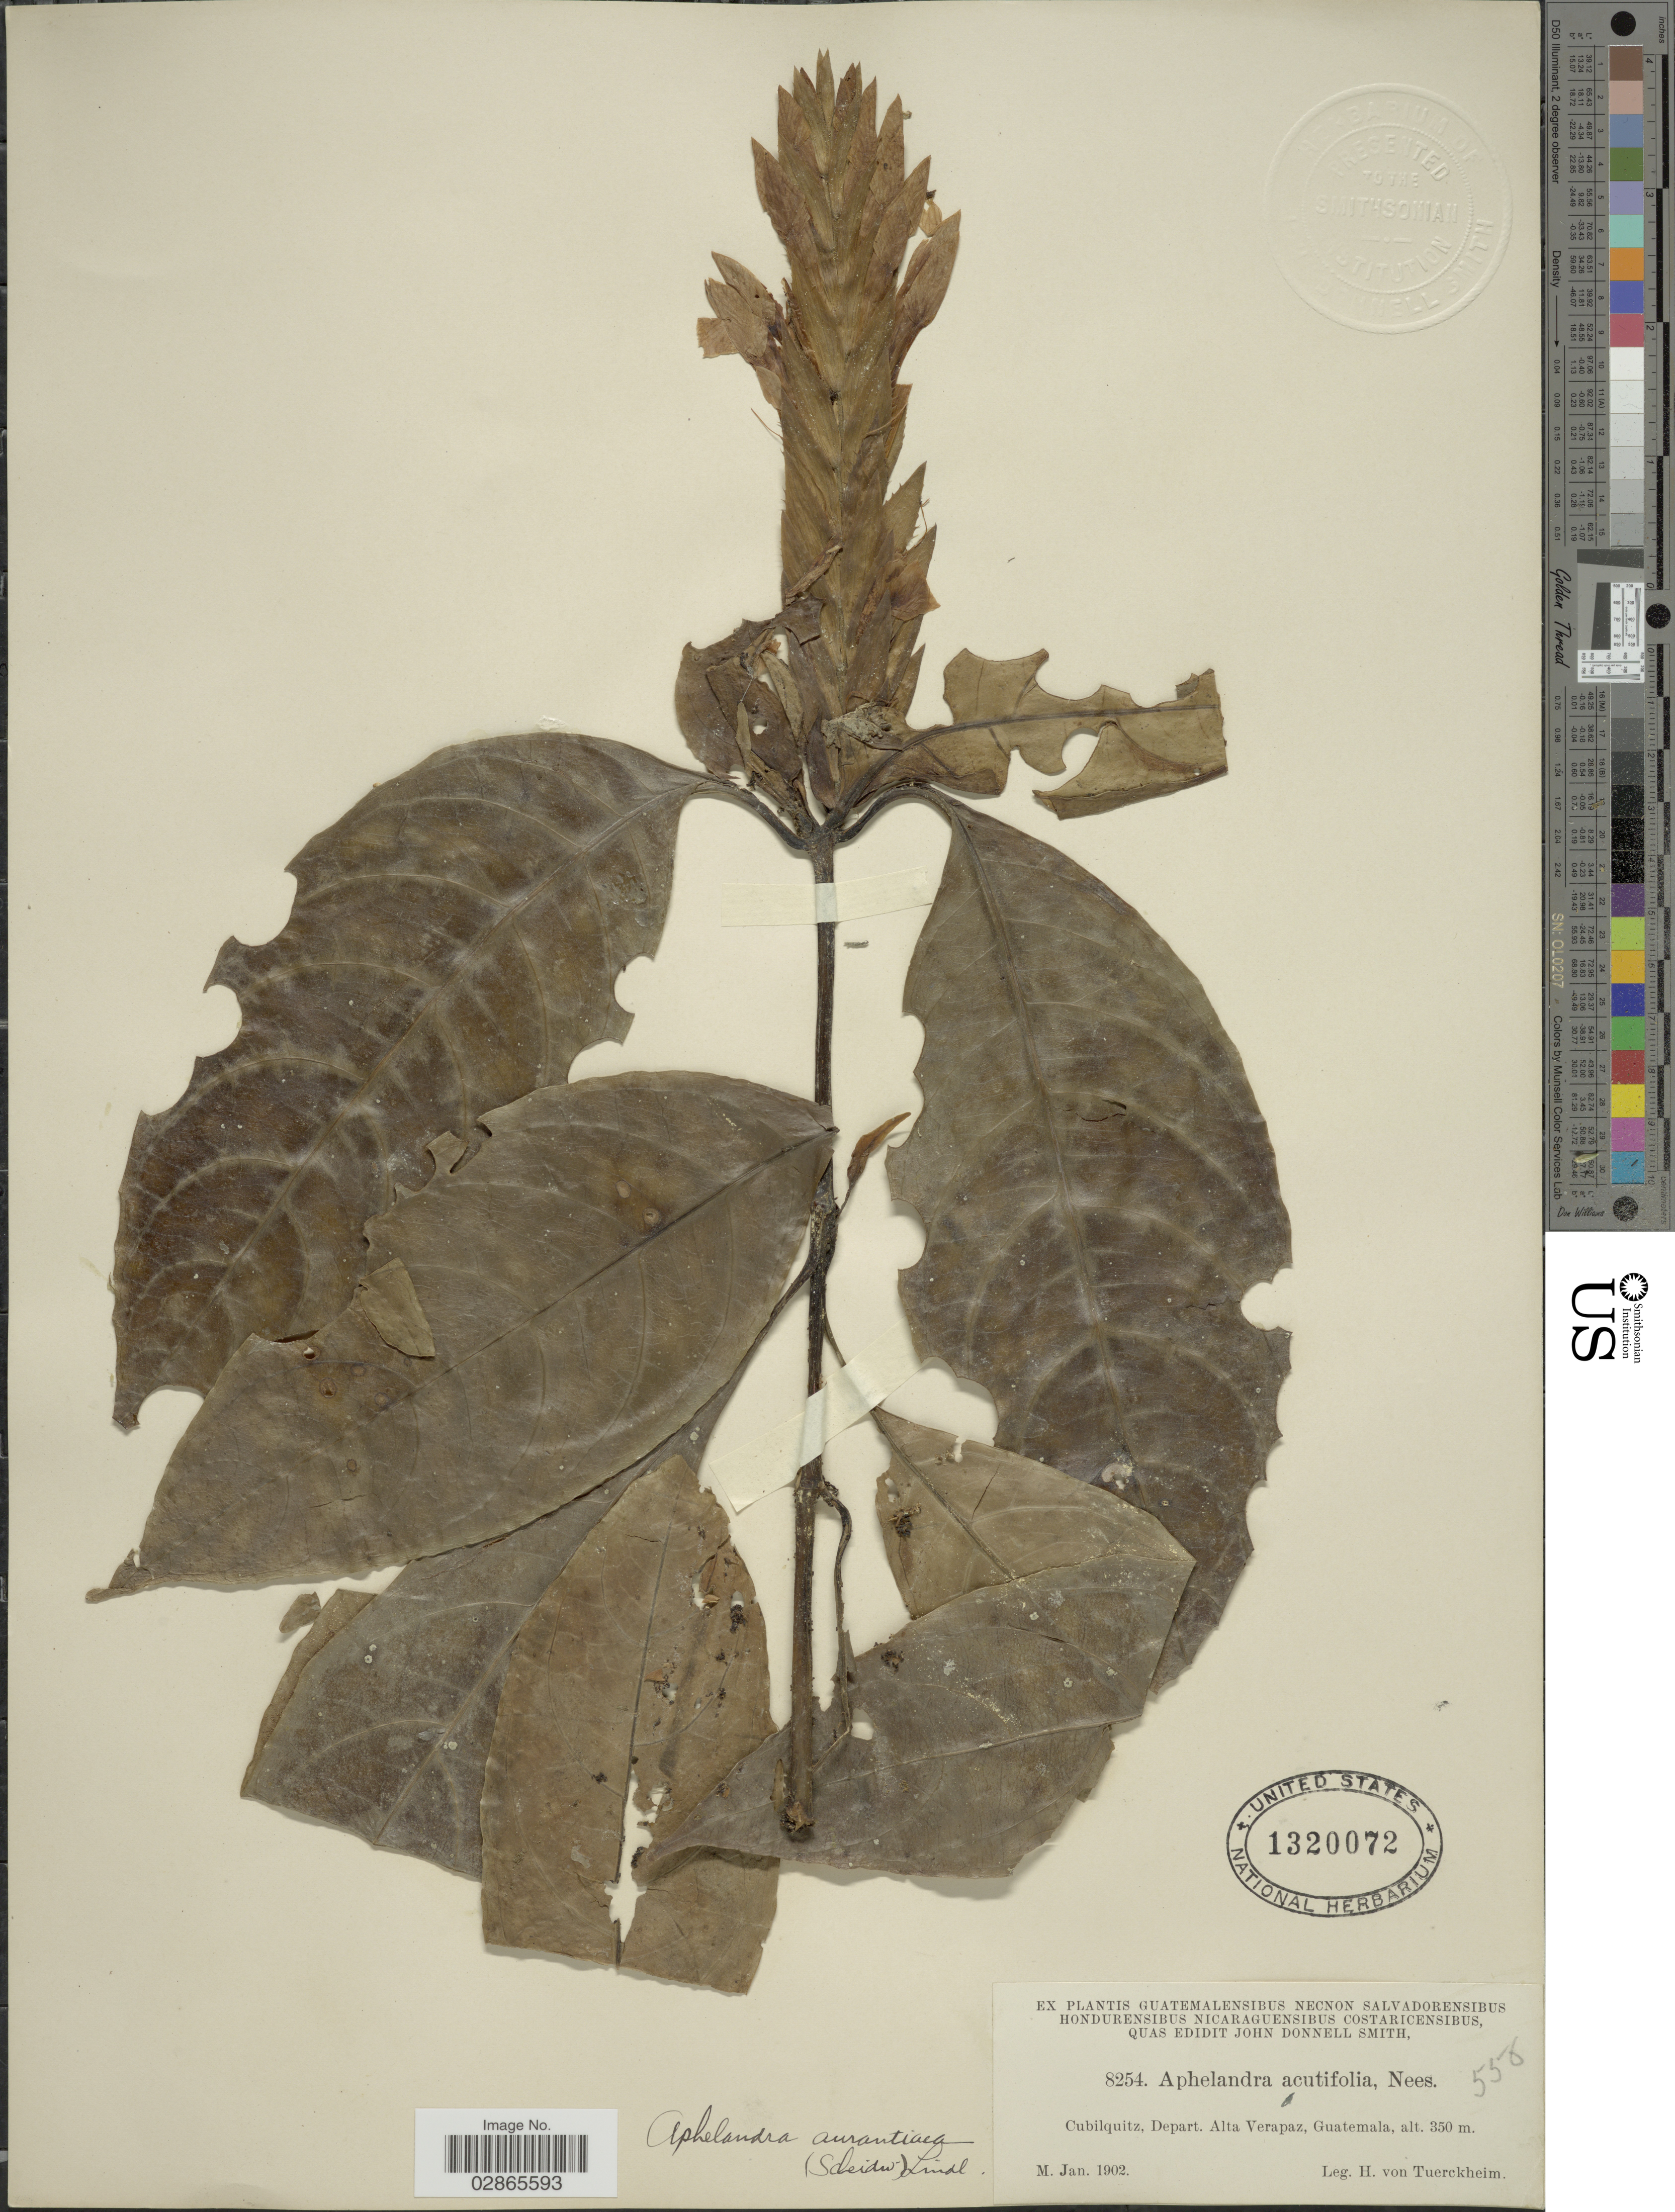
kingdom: Plantae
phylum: Tracheophyta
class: Magnoliopsida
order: Lamiales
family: Acanthaceae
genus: Aphelandra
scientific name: Aphelandra aurantiaca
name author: (Scheidw.) Lindl.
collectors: H. von Türckheim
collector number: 8254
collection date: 1902-01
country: Guatemala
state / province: Alta Verapaz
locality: Cubilquitz, Depart. Alta Verapaz.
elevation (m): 350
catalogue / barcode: US 1320072